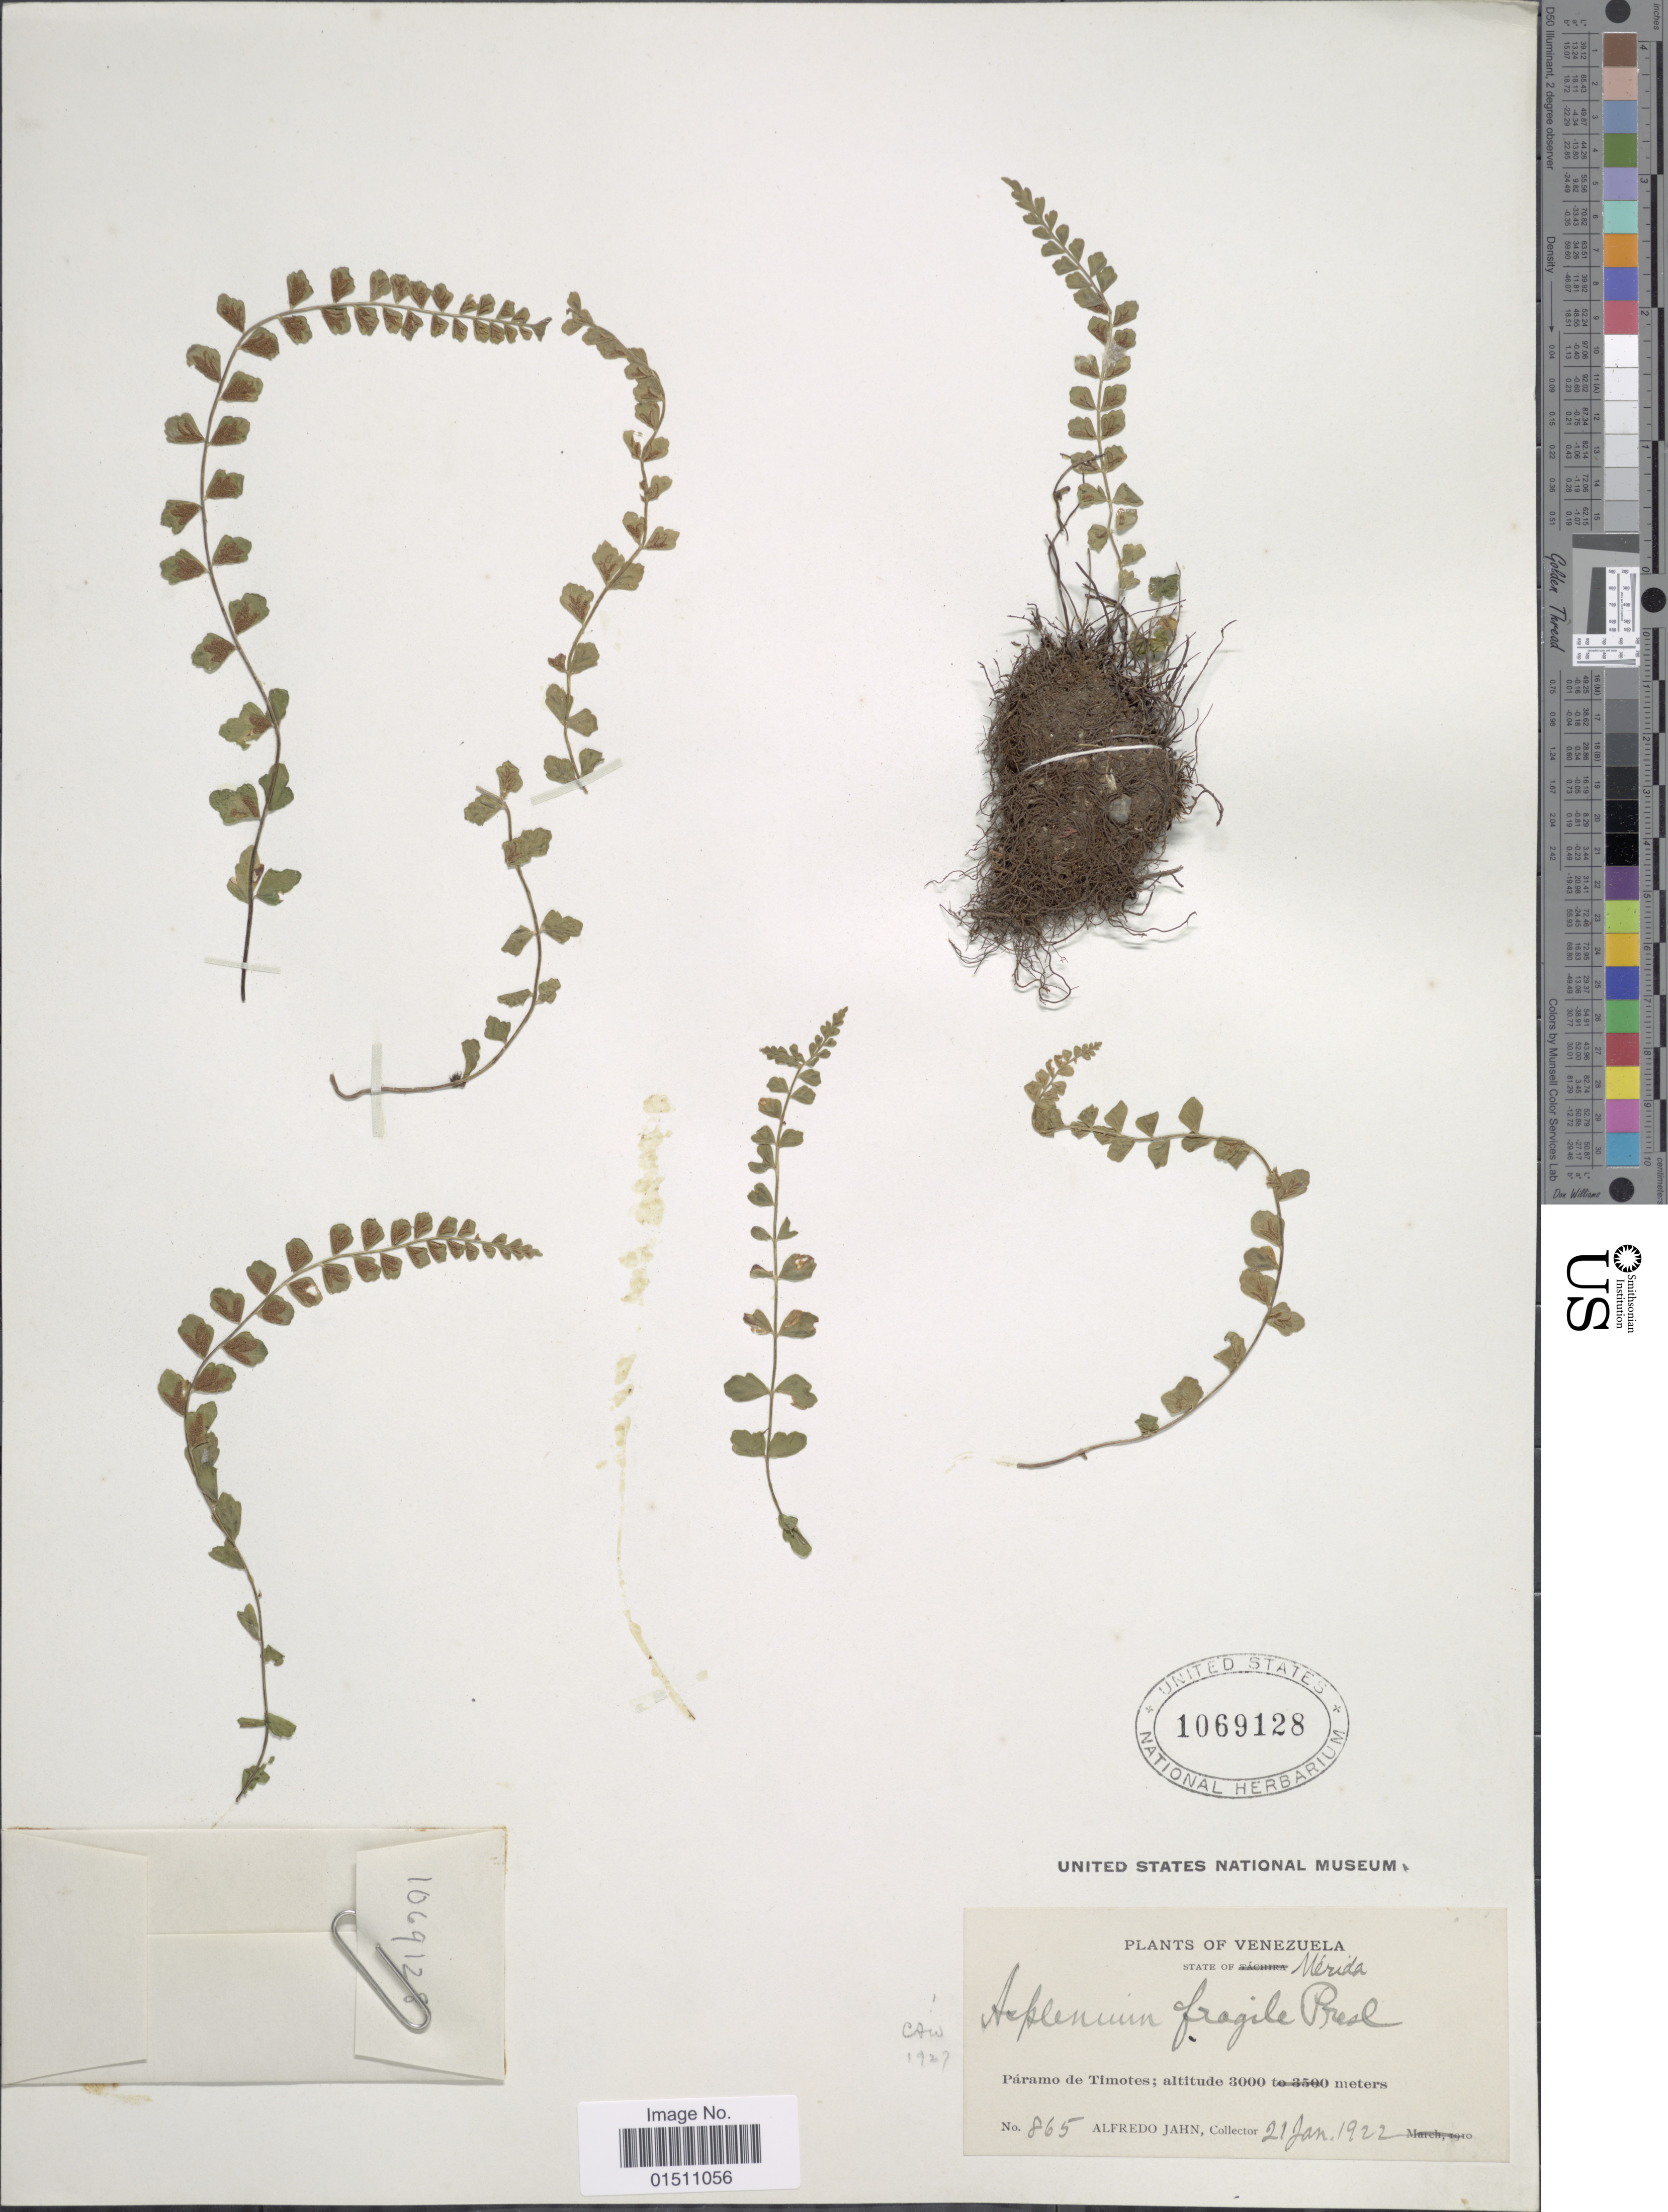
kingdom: Plantae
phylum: Tracheophyta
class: Polypodiopsida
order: Polypodiales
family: Aspleniaceae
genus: Asplenium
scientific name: Asplenium fragile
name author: C. Presl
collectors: A. Jahn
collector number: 865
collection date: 1922-01-21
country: Venezuela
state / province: Mérida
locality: Venezuela, Páramo de Timotes.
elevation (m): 3000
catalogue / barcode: US 1069128